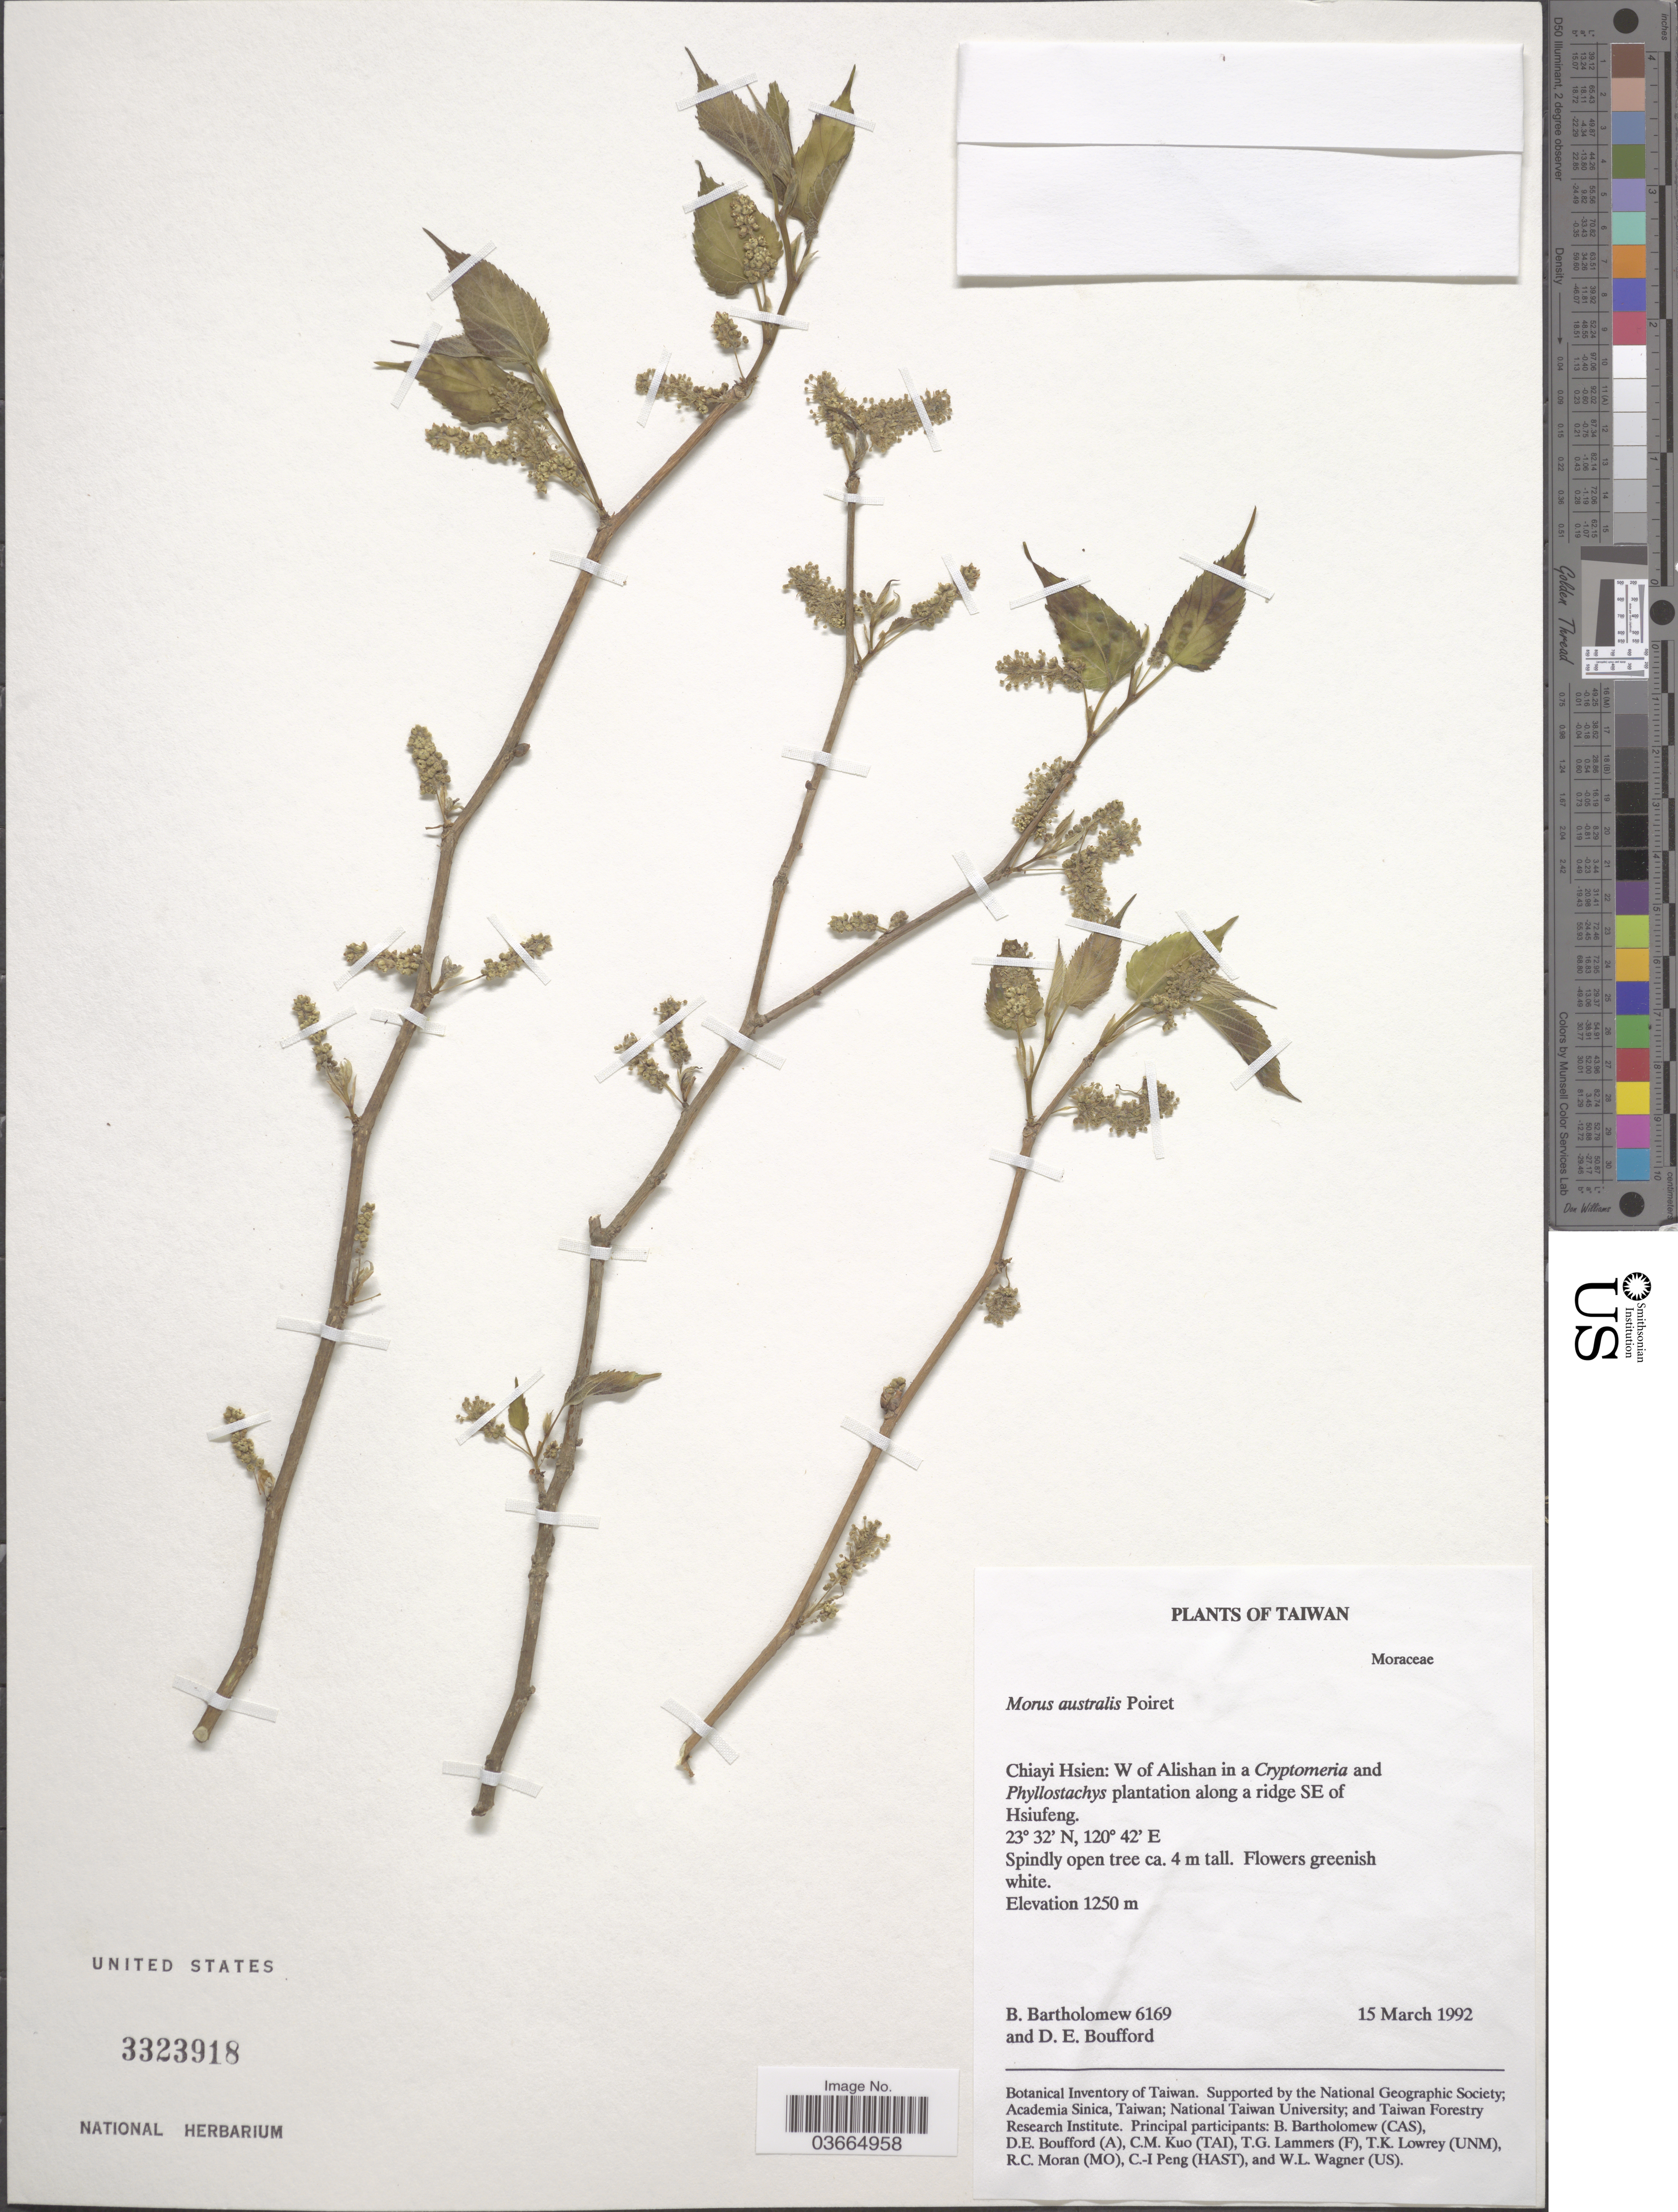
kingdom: Plantae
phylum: Tracheophyta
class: Magnoliopsida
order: Rosales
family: Moraceae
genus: Morus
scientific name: Morus australis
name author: Poir.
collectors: B. Bartholomew & D. E. Boufford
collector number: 6169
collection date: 1992-03-15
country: Taiwan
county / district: Chiayi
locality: Chiayi Hsien: W of Alishan in a Cryptomeria and Phyllostachys plantationalong a ridge SE of Hsiufeng.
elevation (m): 1250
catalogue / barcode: US 3323918